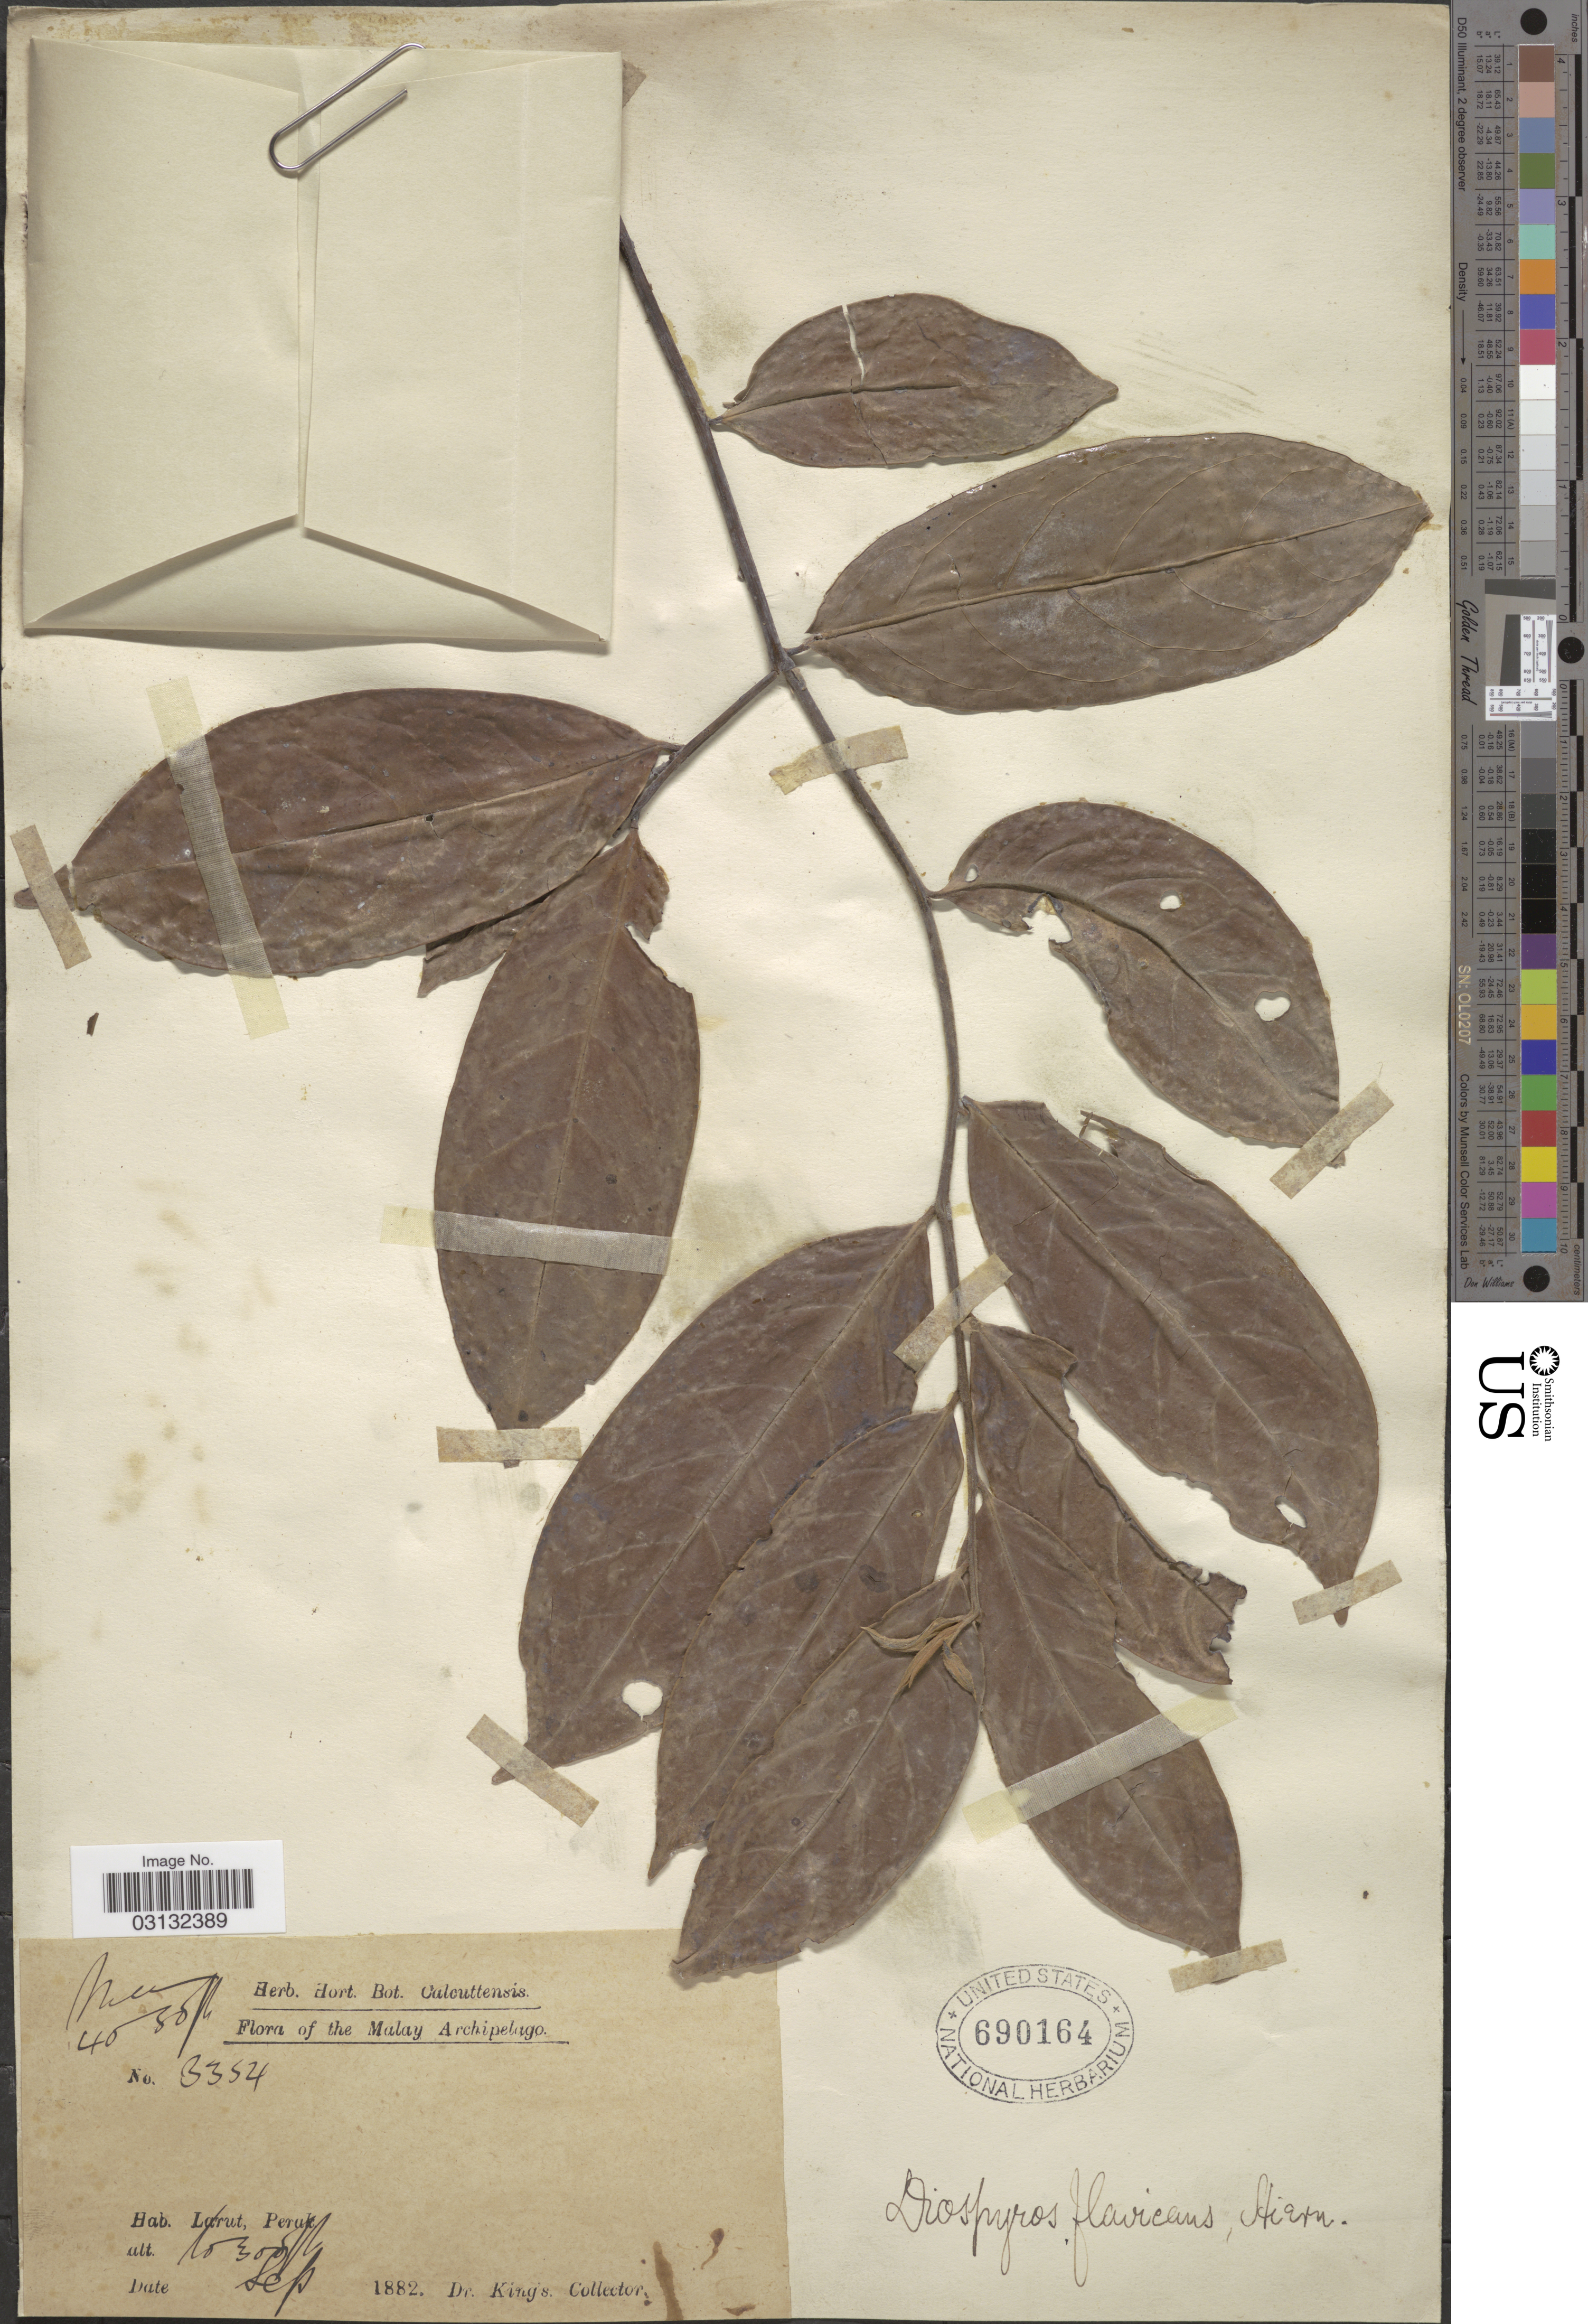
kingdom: Plantae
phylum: Tracheophyta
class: Magnoliopsida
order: Ericales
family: Ebenaceae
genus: Diospyros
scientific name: Diospyros sumatrana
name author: Miq.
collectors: Dr. King's collector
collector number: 3354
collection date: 1882-09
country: Malaysia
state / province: Perak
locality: Malay Archipelago. Larut.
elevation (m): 914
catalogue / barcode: US 690164